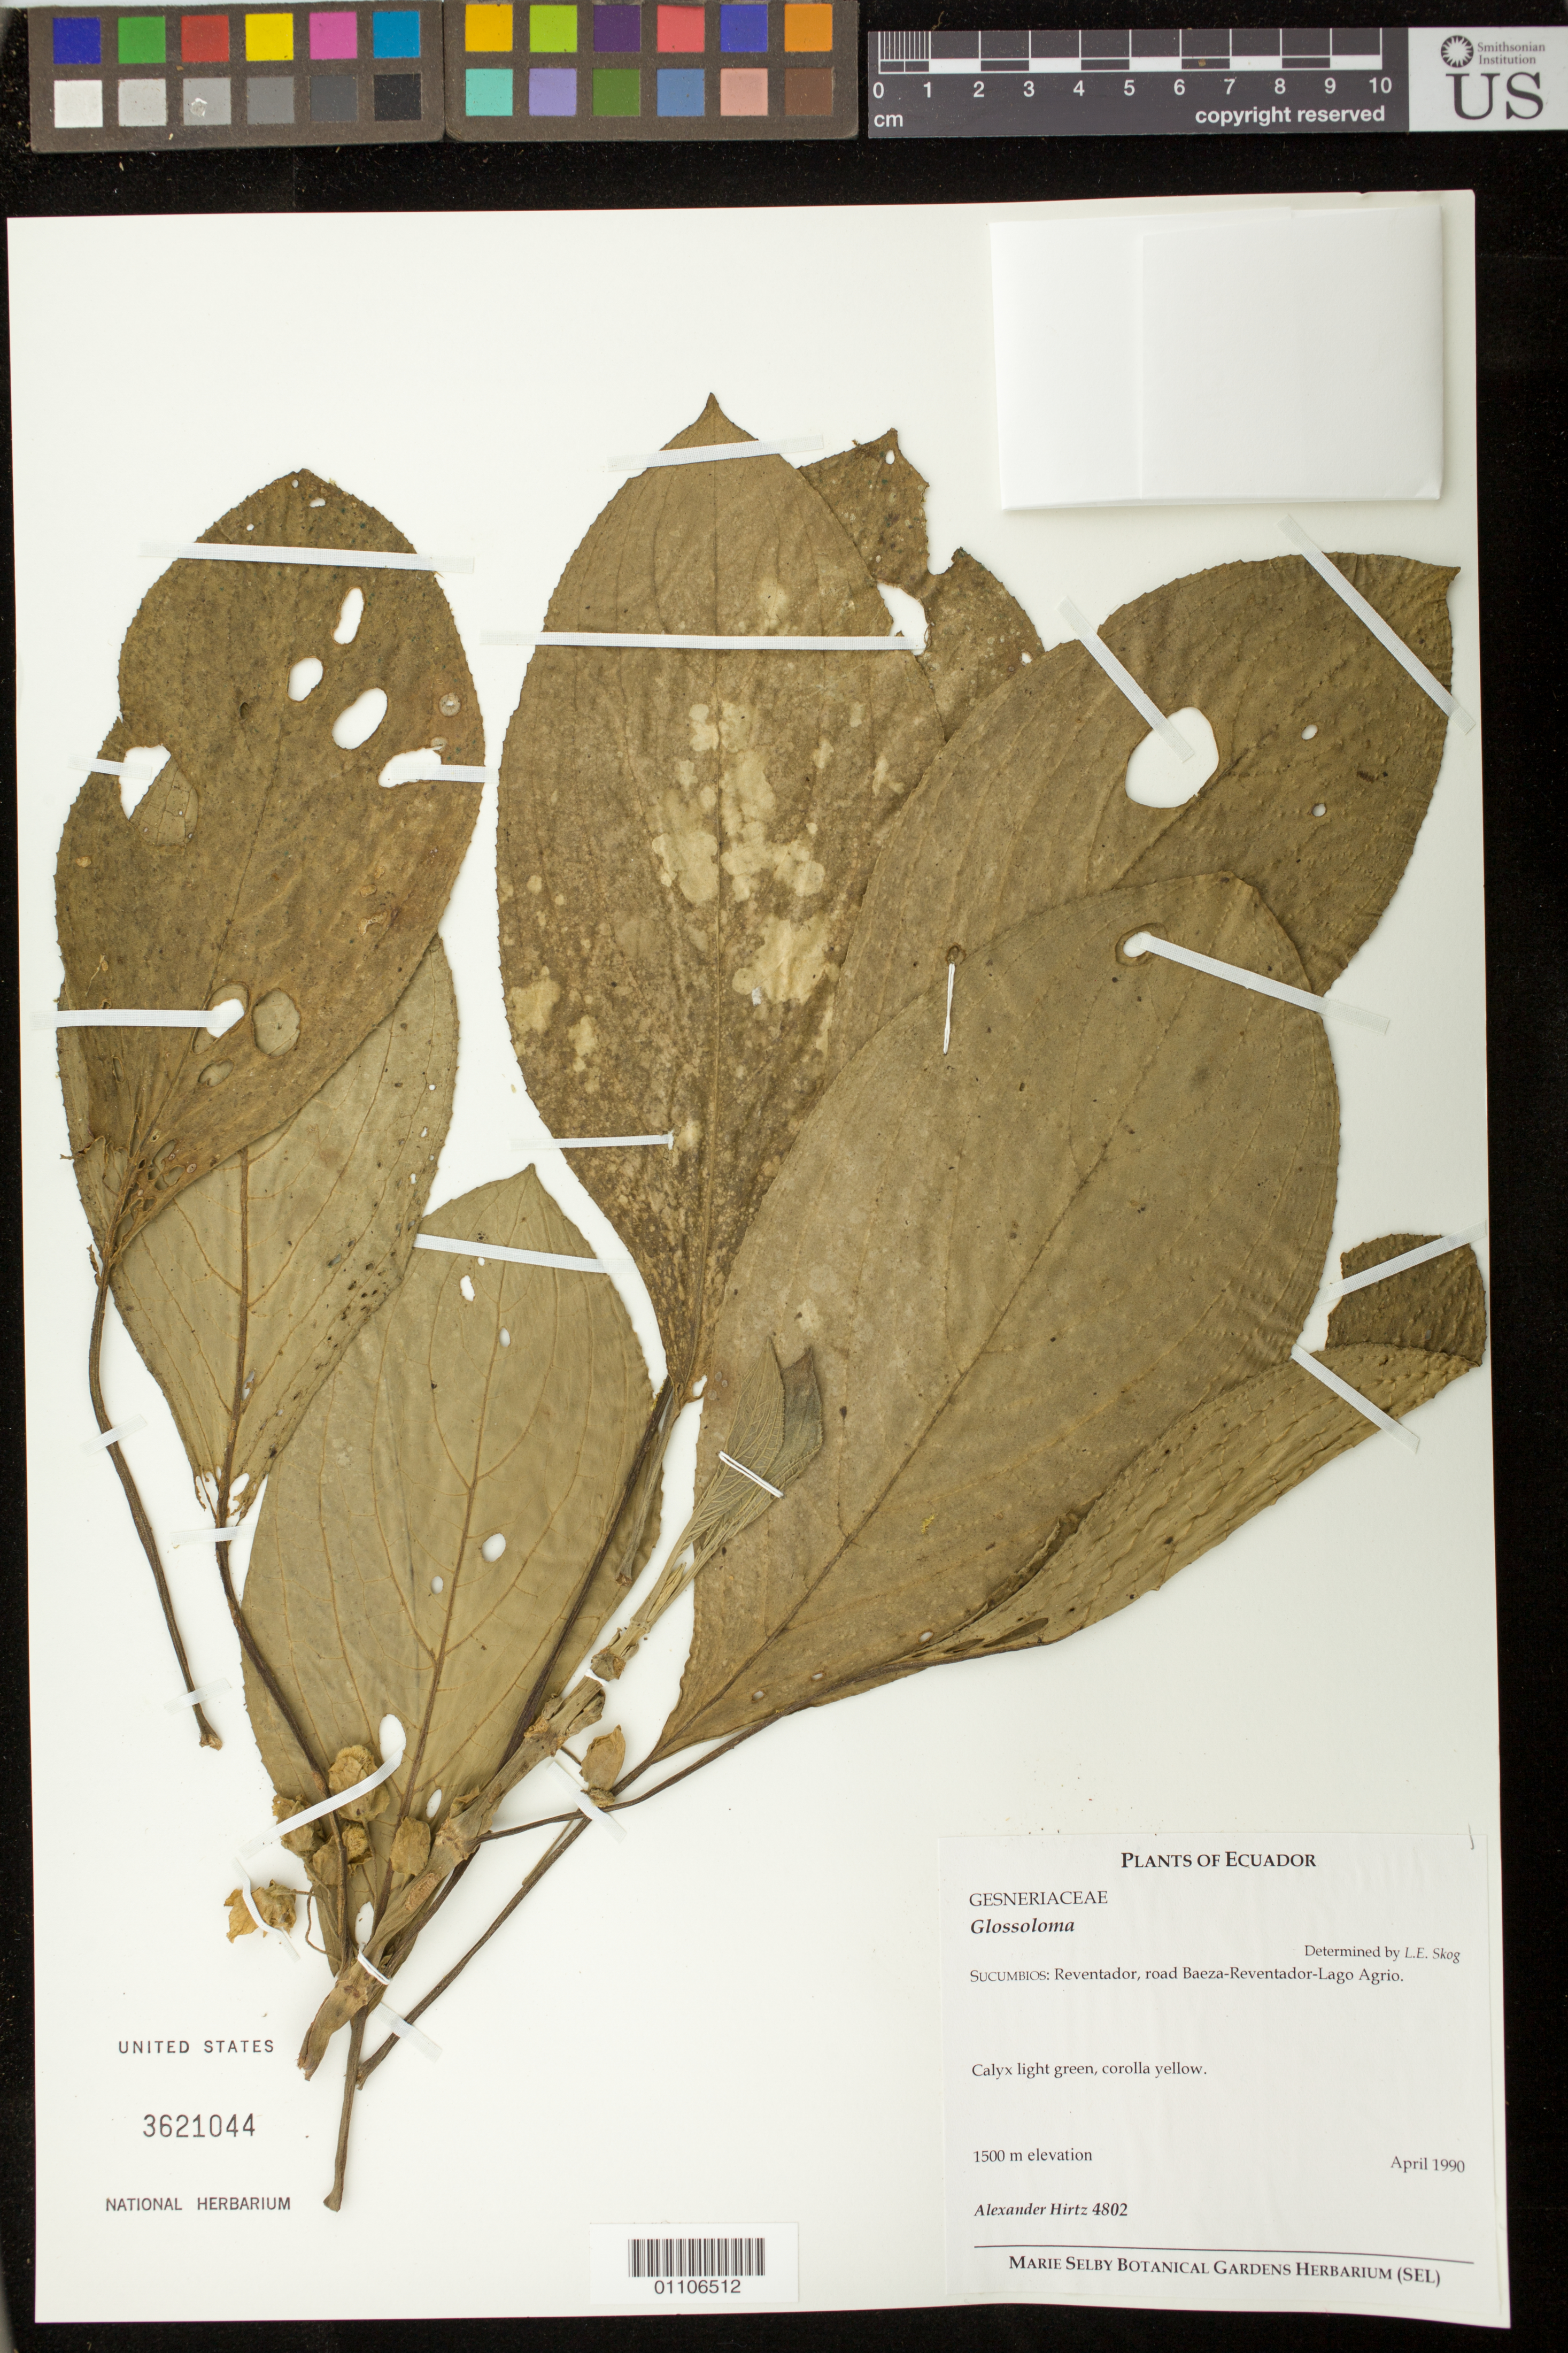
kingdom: Plantae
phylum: Tracheophyta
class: Magnoliopsida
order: Lamiales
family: Gesneriaceae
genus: Glossoloma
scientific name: Glossoloma sp.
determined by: Skog, Laurence E.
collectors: A. Hirtz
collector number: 4802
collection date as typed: Apr 1990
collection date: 1990-04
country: Ecuador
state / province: Sucumbios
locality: Sucumbios: Reventador, road Baeza - Reventador - Lago Agrio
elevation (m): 1500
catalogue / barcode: US 3621044